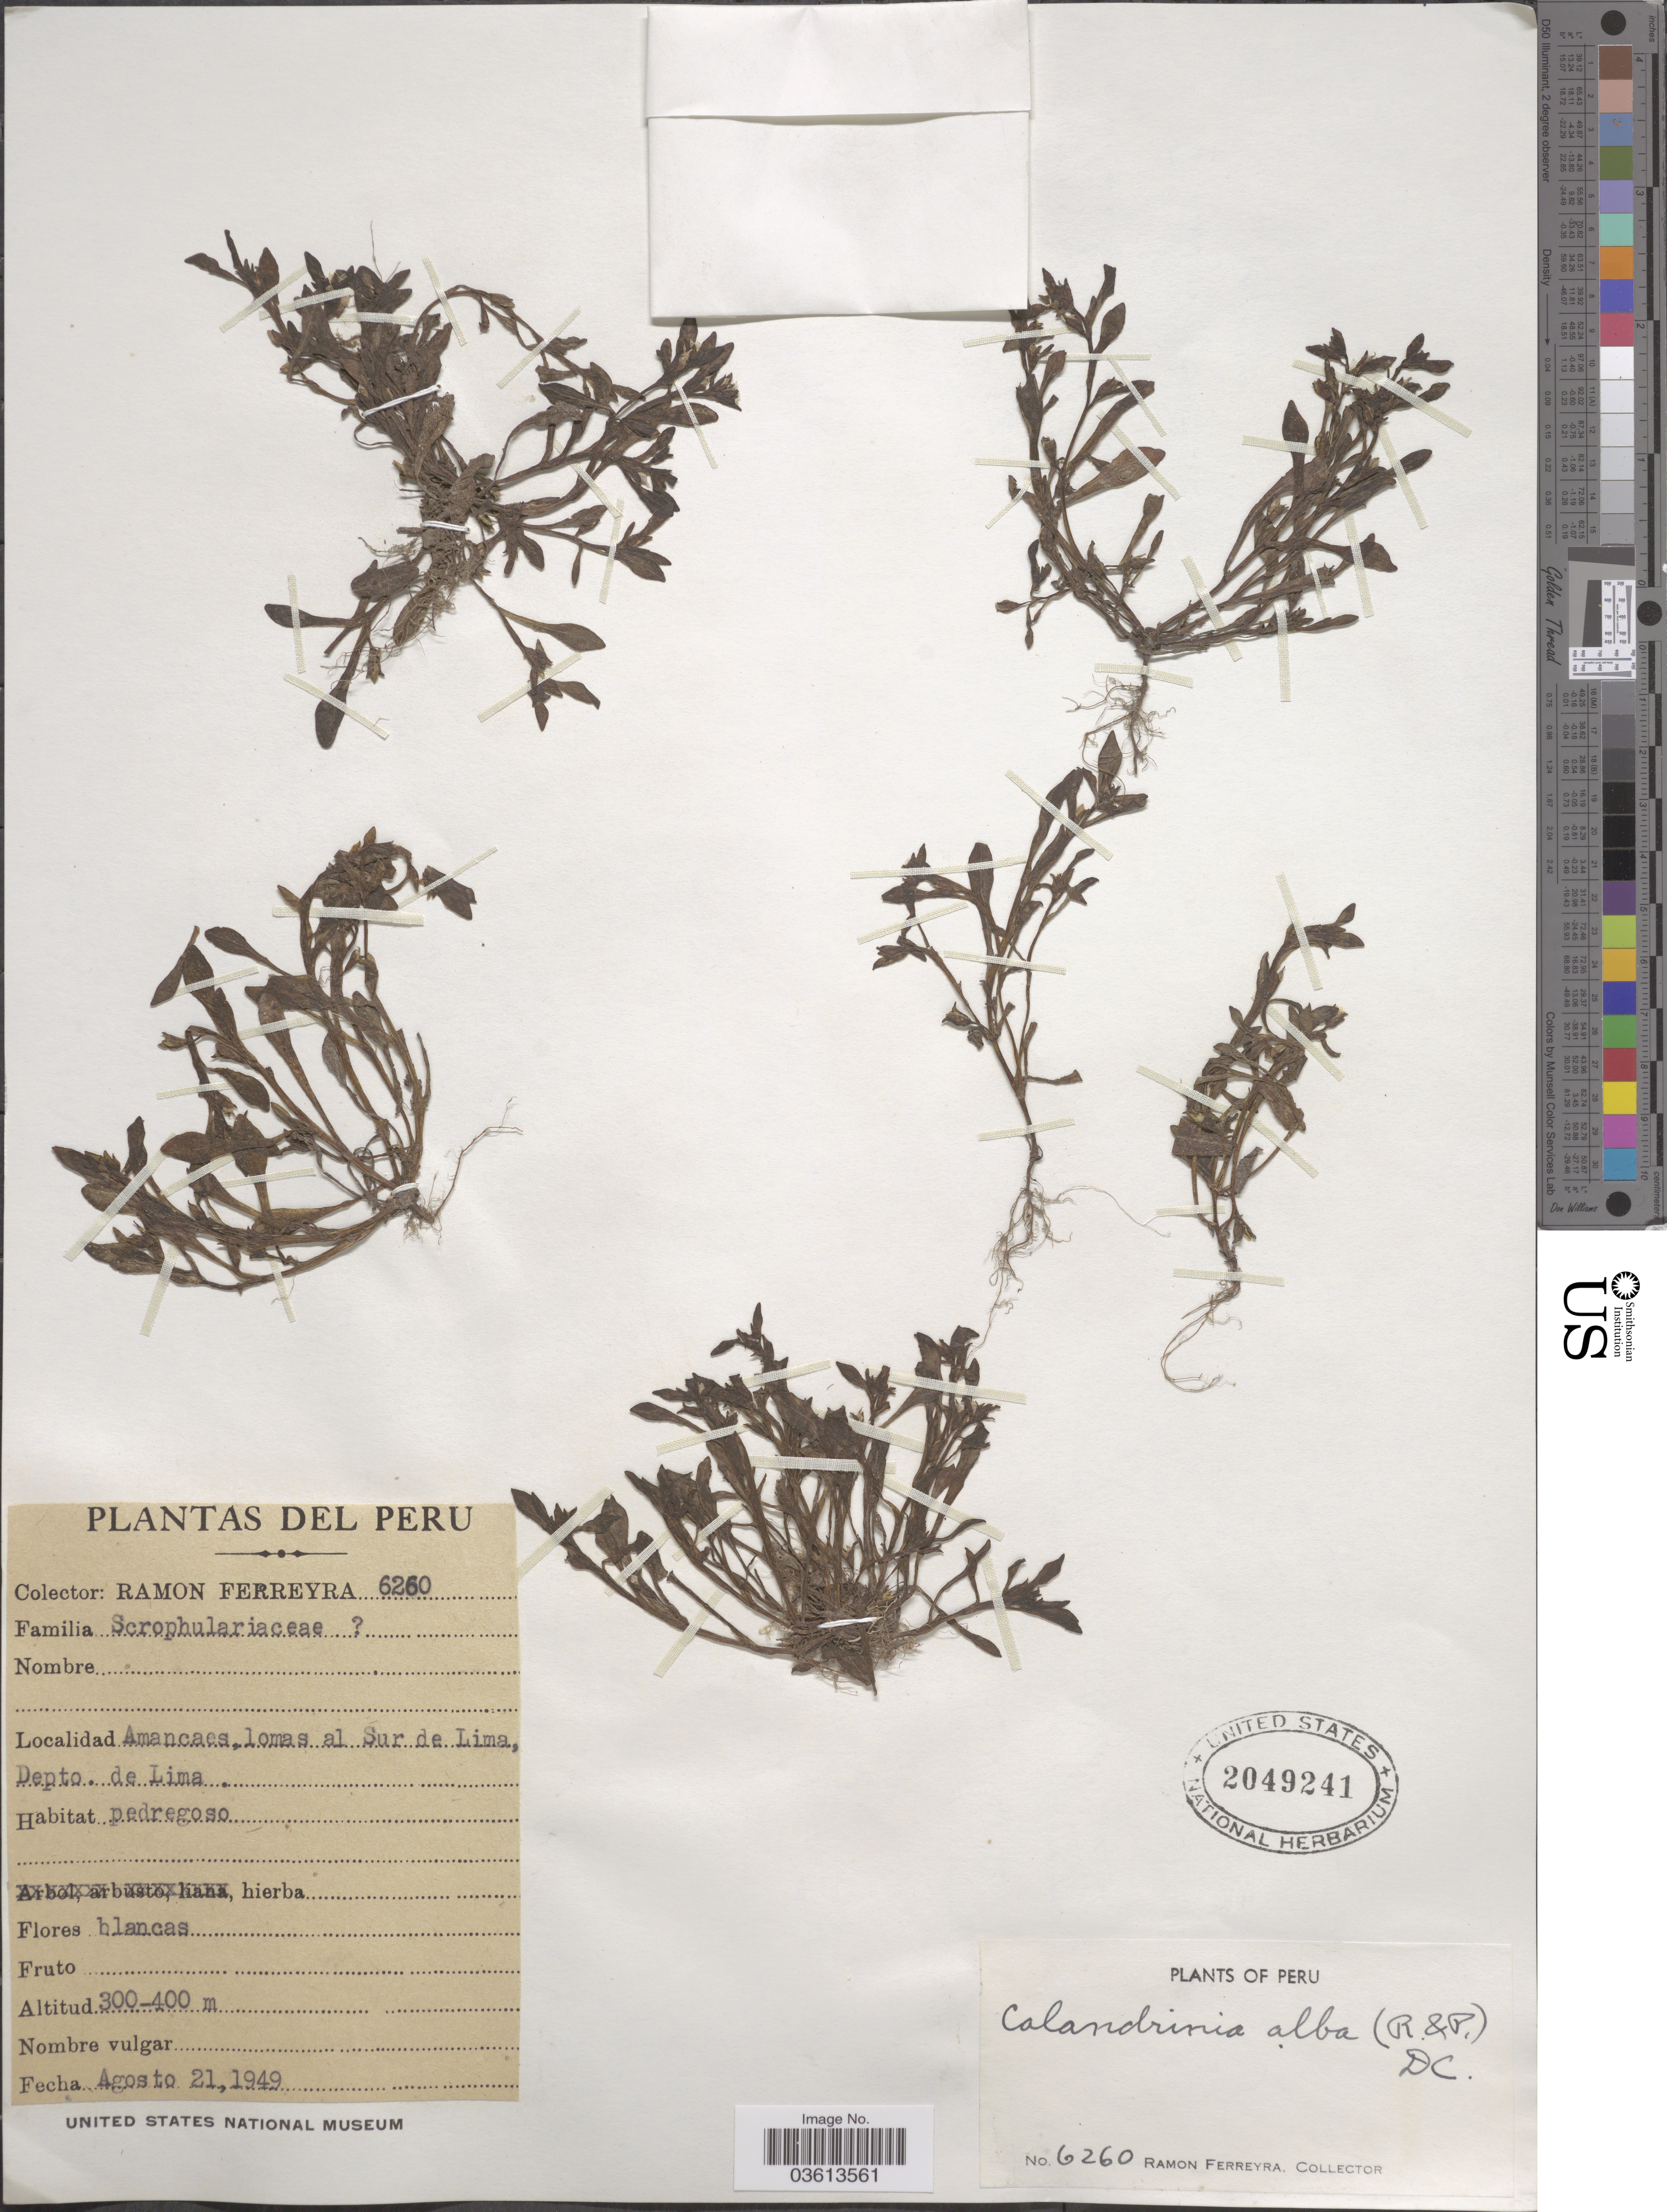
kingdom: Plantae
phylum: Tracheophyta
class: Magnoliopsida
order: Caryophyllales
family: Montiaceae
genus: Calandrinia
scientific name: Calandrinia alba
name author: (Ruiz & Pav.) DC.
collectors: R. A. Ferreyra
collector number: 6260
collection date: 1949-08-21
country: Peru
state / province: Lima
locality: Amancaes, lomas al Sur de Lima, Depto. de Lima.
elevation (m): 300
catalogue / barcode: US 2049241